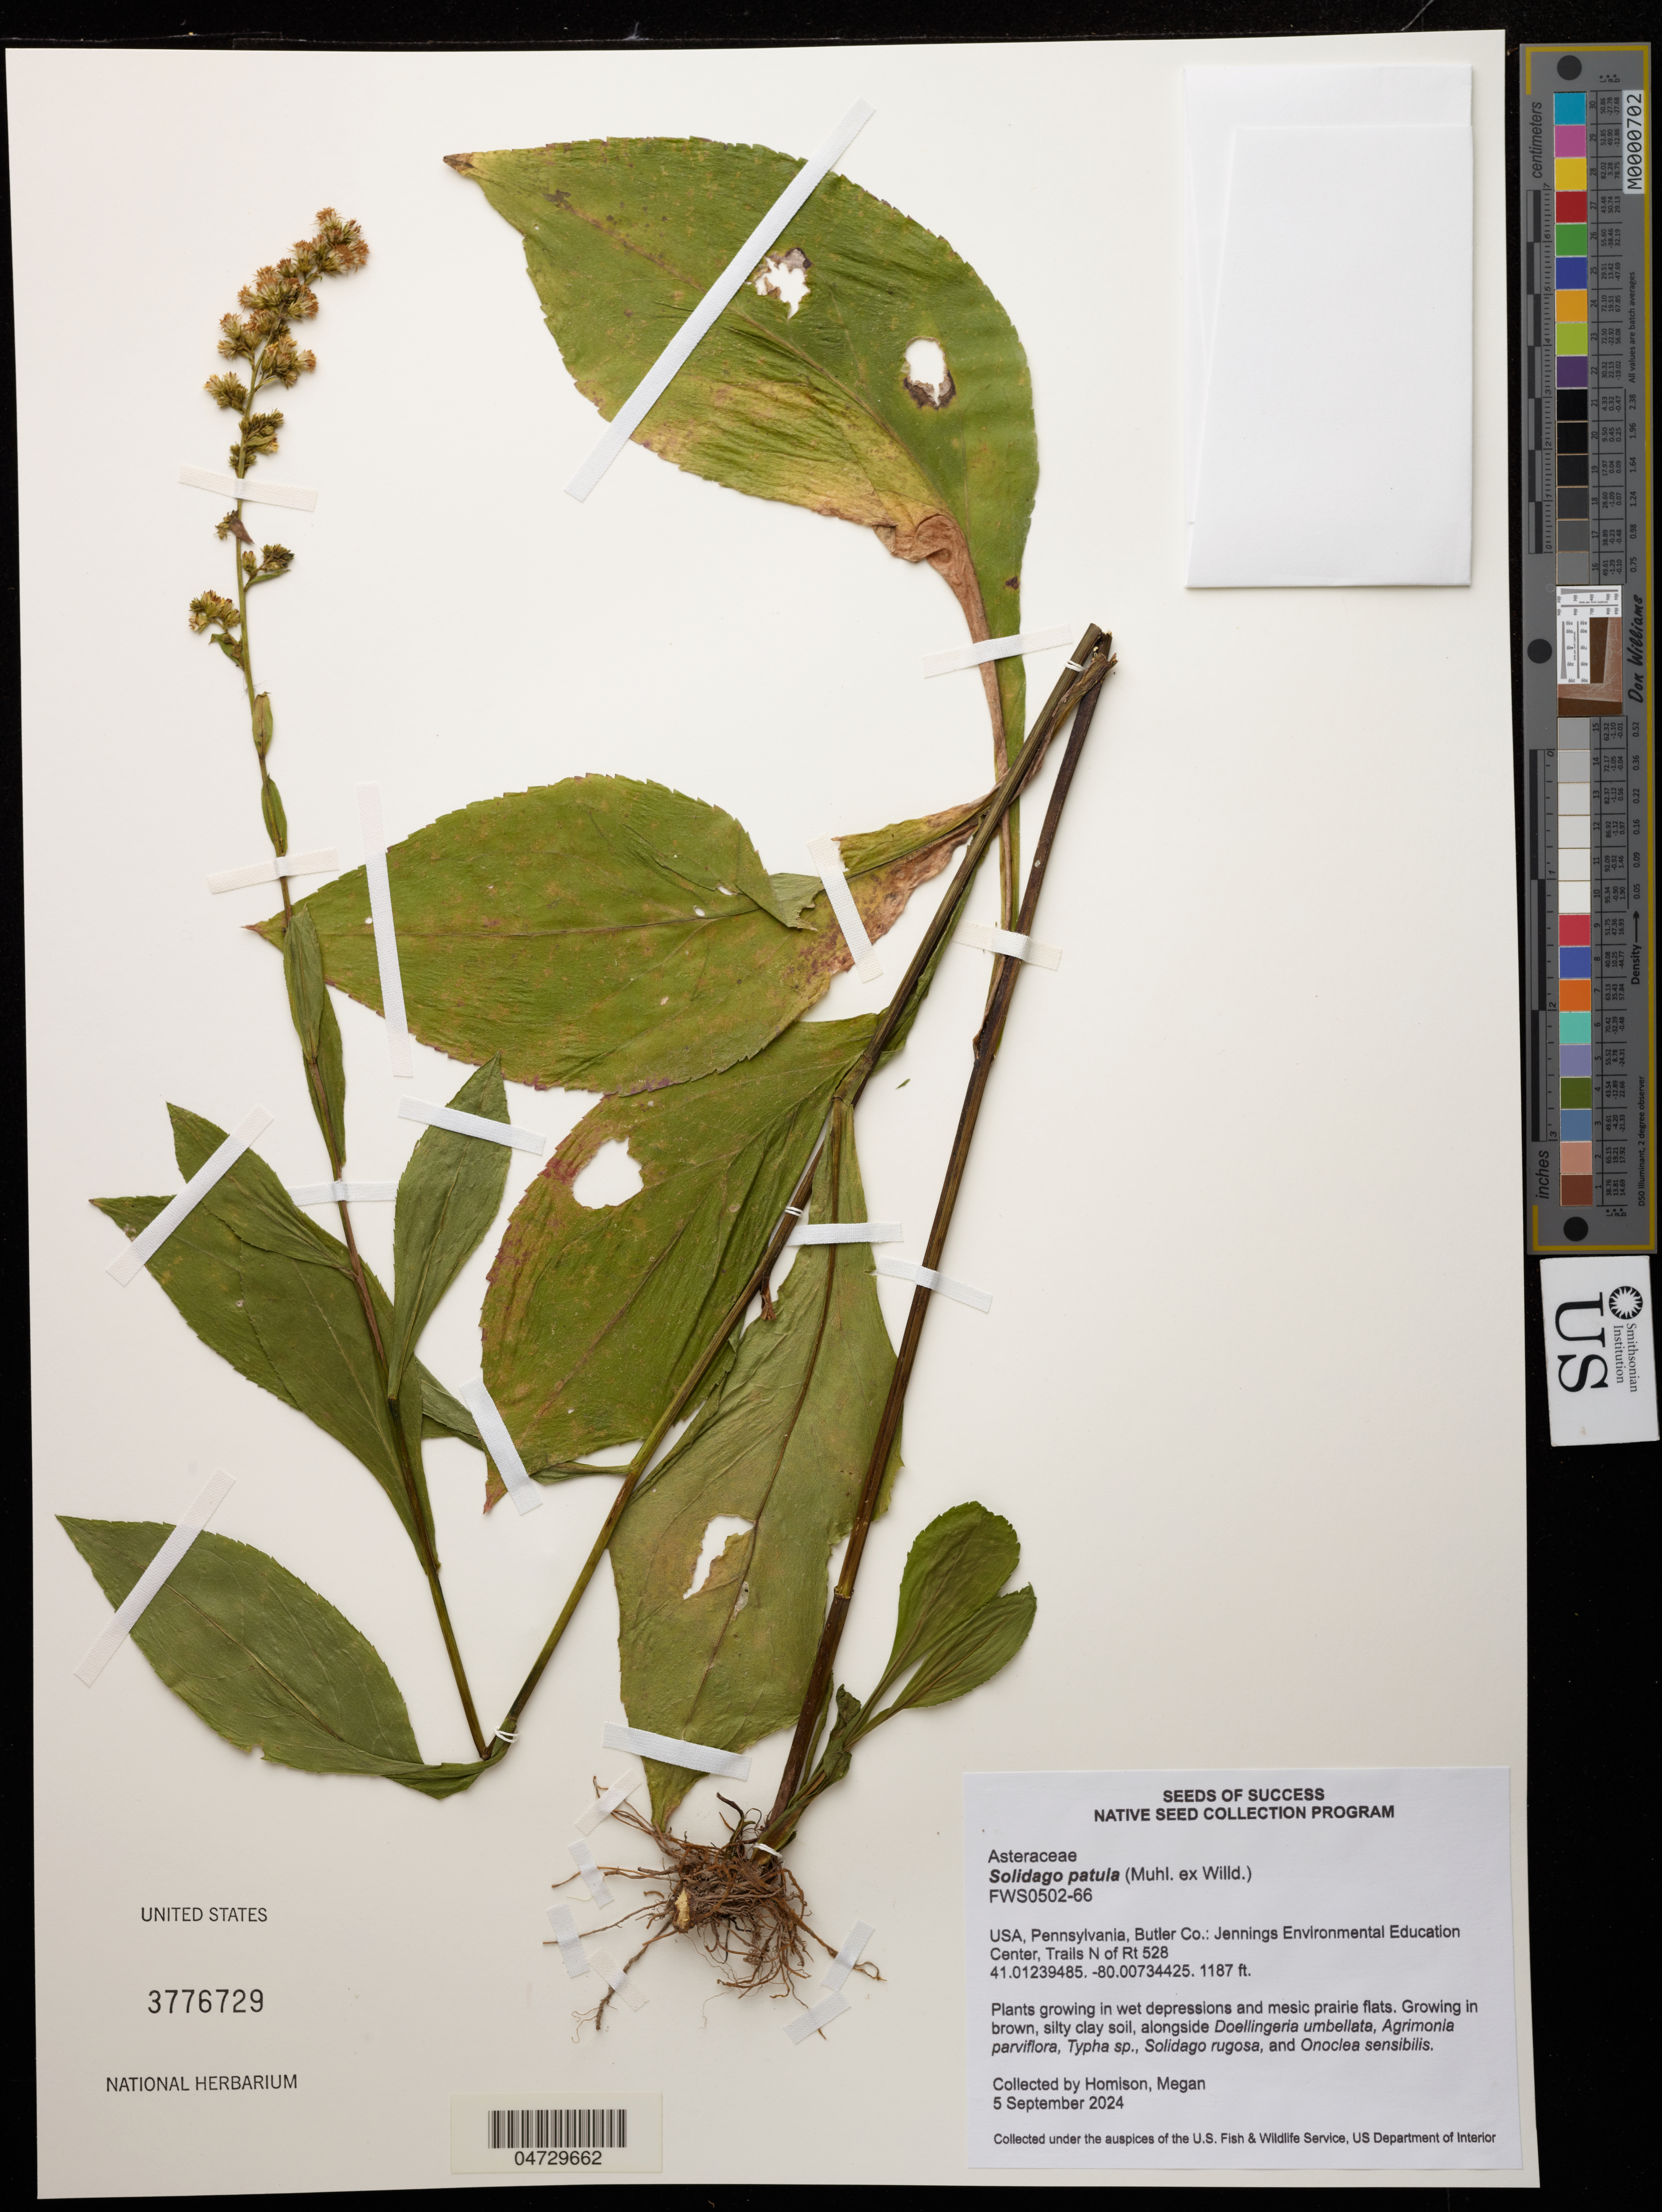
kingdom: Plantae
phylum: Tracheophyta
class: Magnoliopsida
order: Asterales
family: Asteraceae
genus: Solidago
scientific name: Solidago patula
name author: Muhl. ex Willd.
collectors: M. Homison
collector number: FWS0502-66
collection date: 2024-09-05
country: United States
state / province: Pennsylvania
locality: Butler Co.: Jennings Environmental Education Center, Trails N of Rt 528.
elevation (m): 362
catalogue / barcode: US 3776729